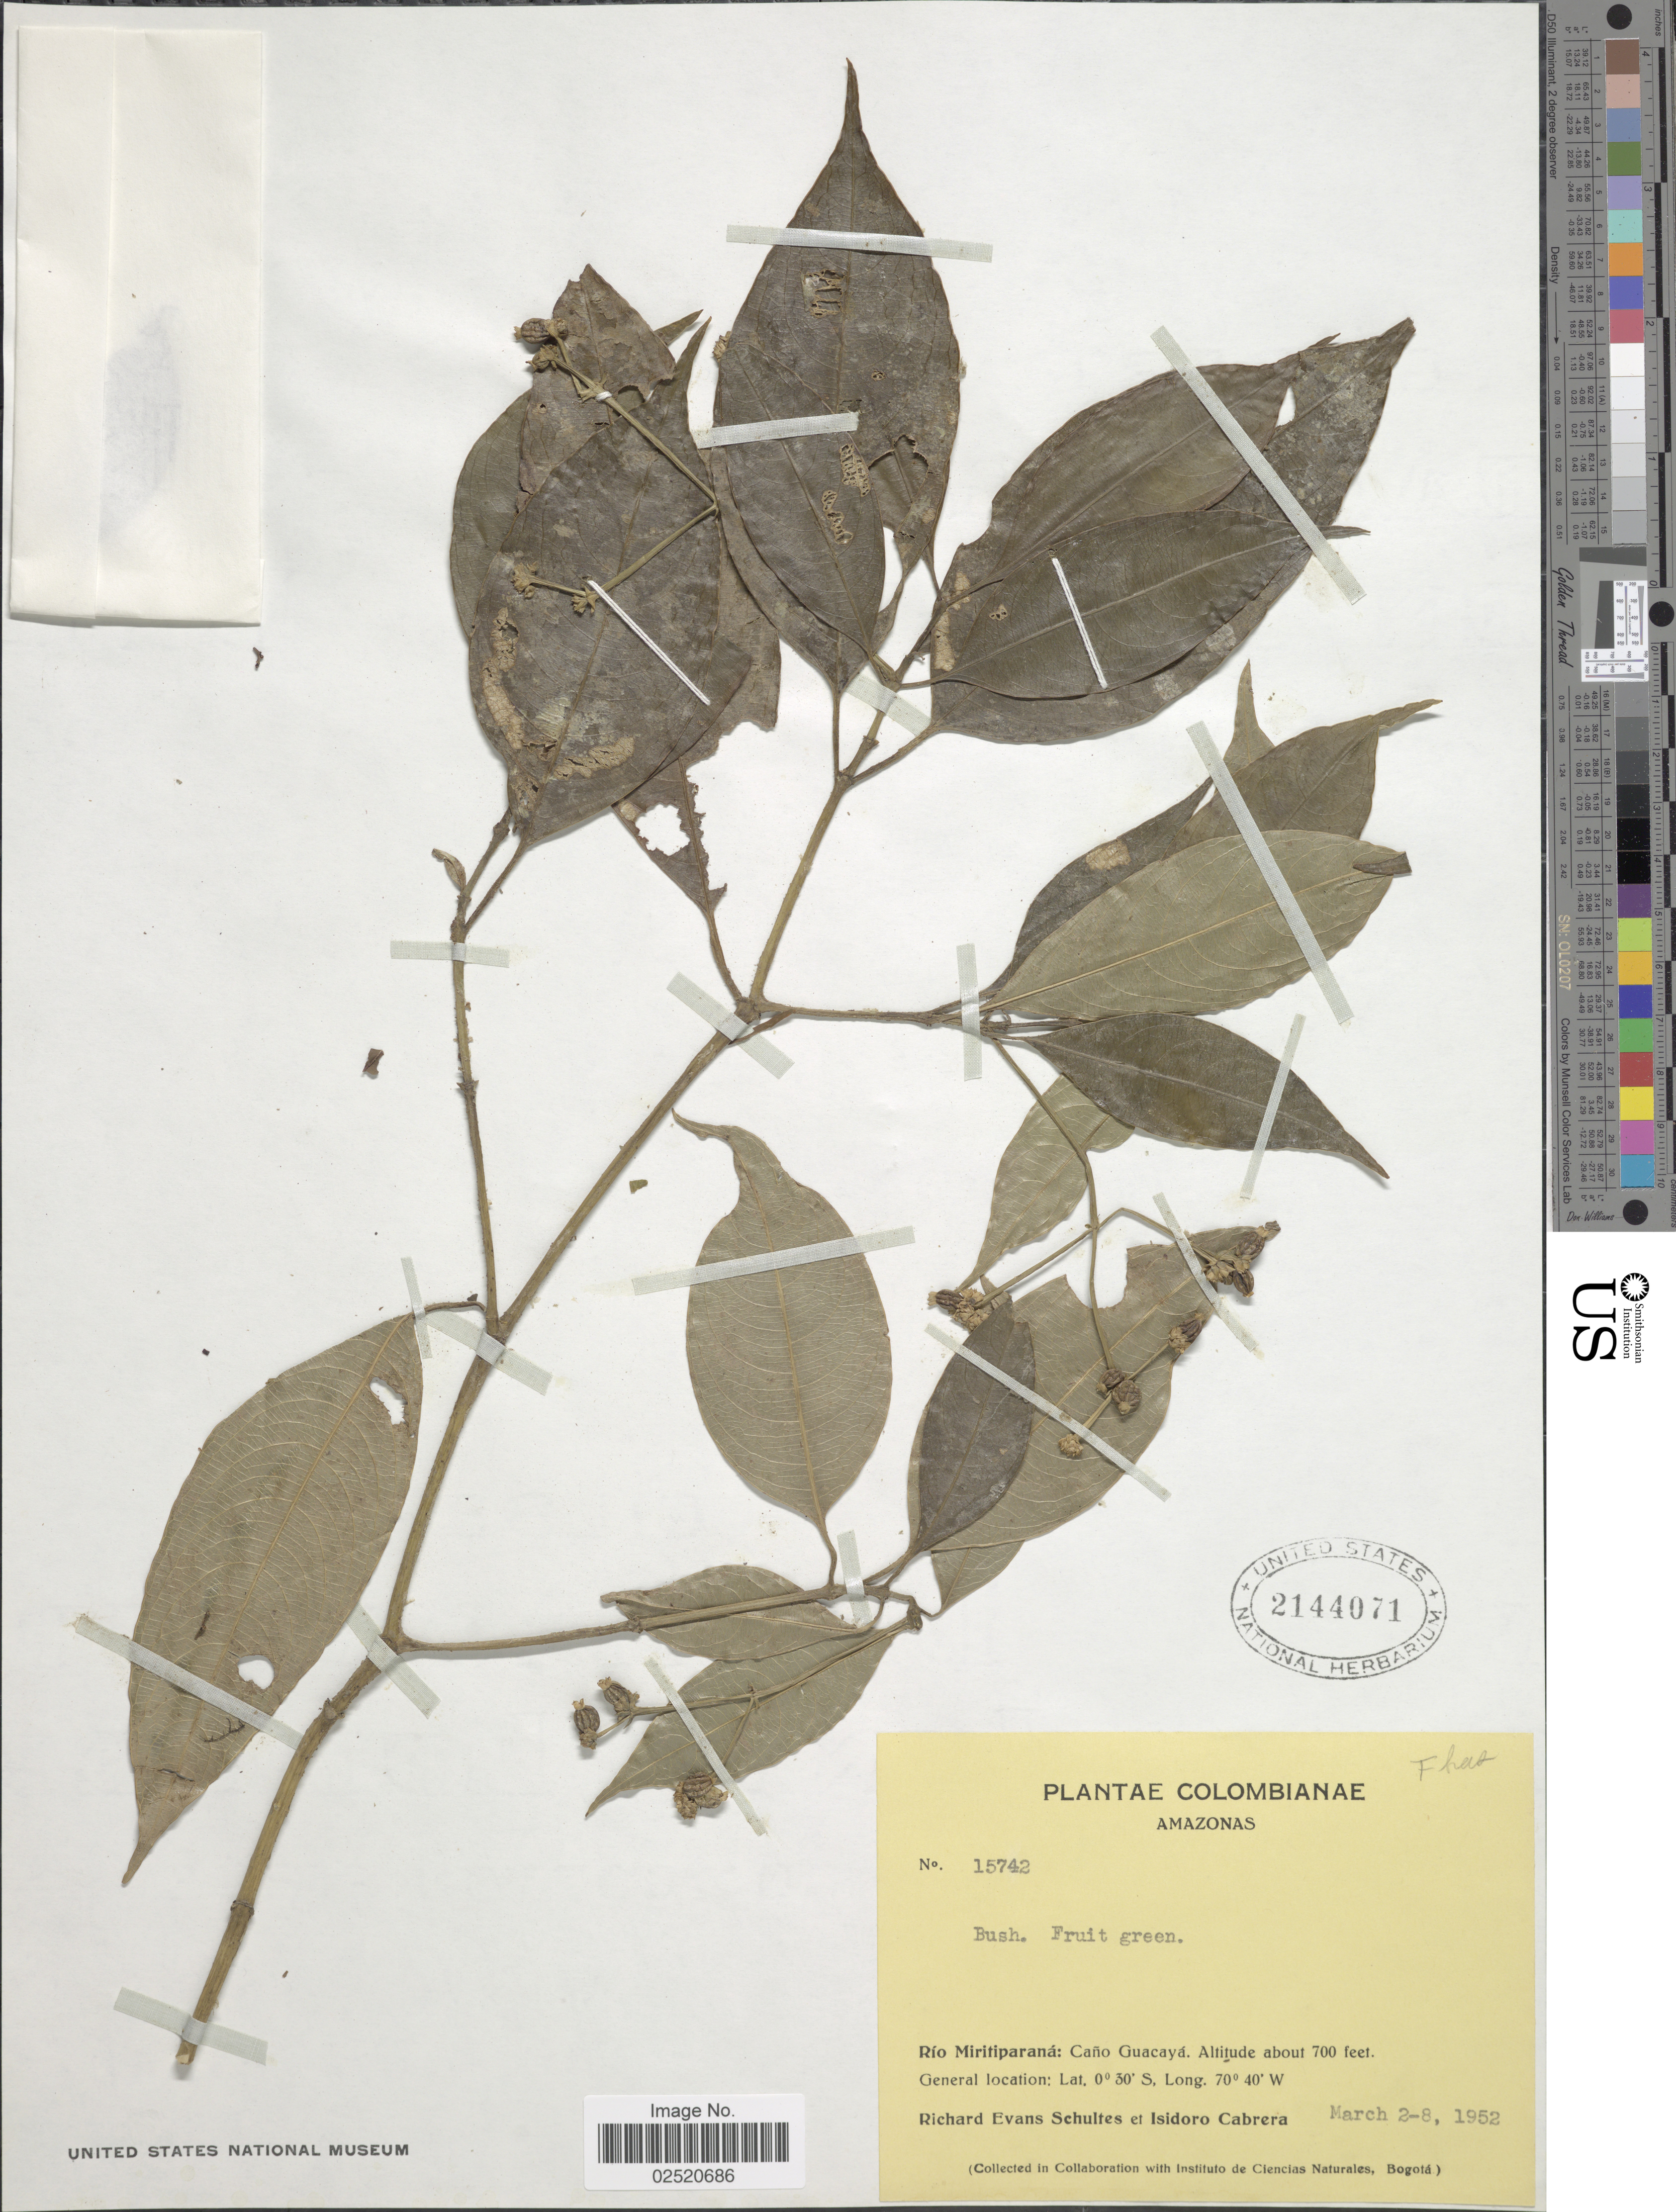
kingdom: Plantae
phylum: Tracheophyta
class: Magnoliopsida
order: Gentianales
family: Rubiaceae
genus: Psychotria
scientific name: Psychotria sp.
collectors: R. E. Schultes & I. Cabrera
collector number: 15742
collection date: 1952-03-02/1952-03-08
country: Colombia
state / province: Amazônas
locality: Río Miritiparaná: Caño Guayacá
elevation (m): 213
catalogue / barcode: US 2144071